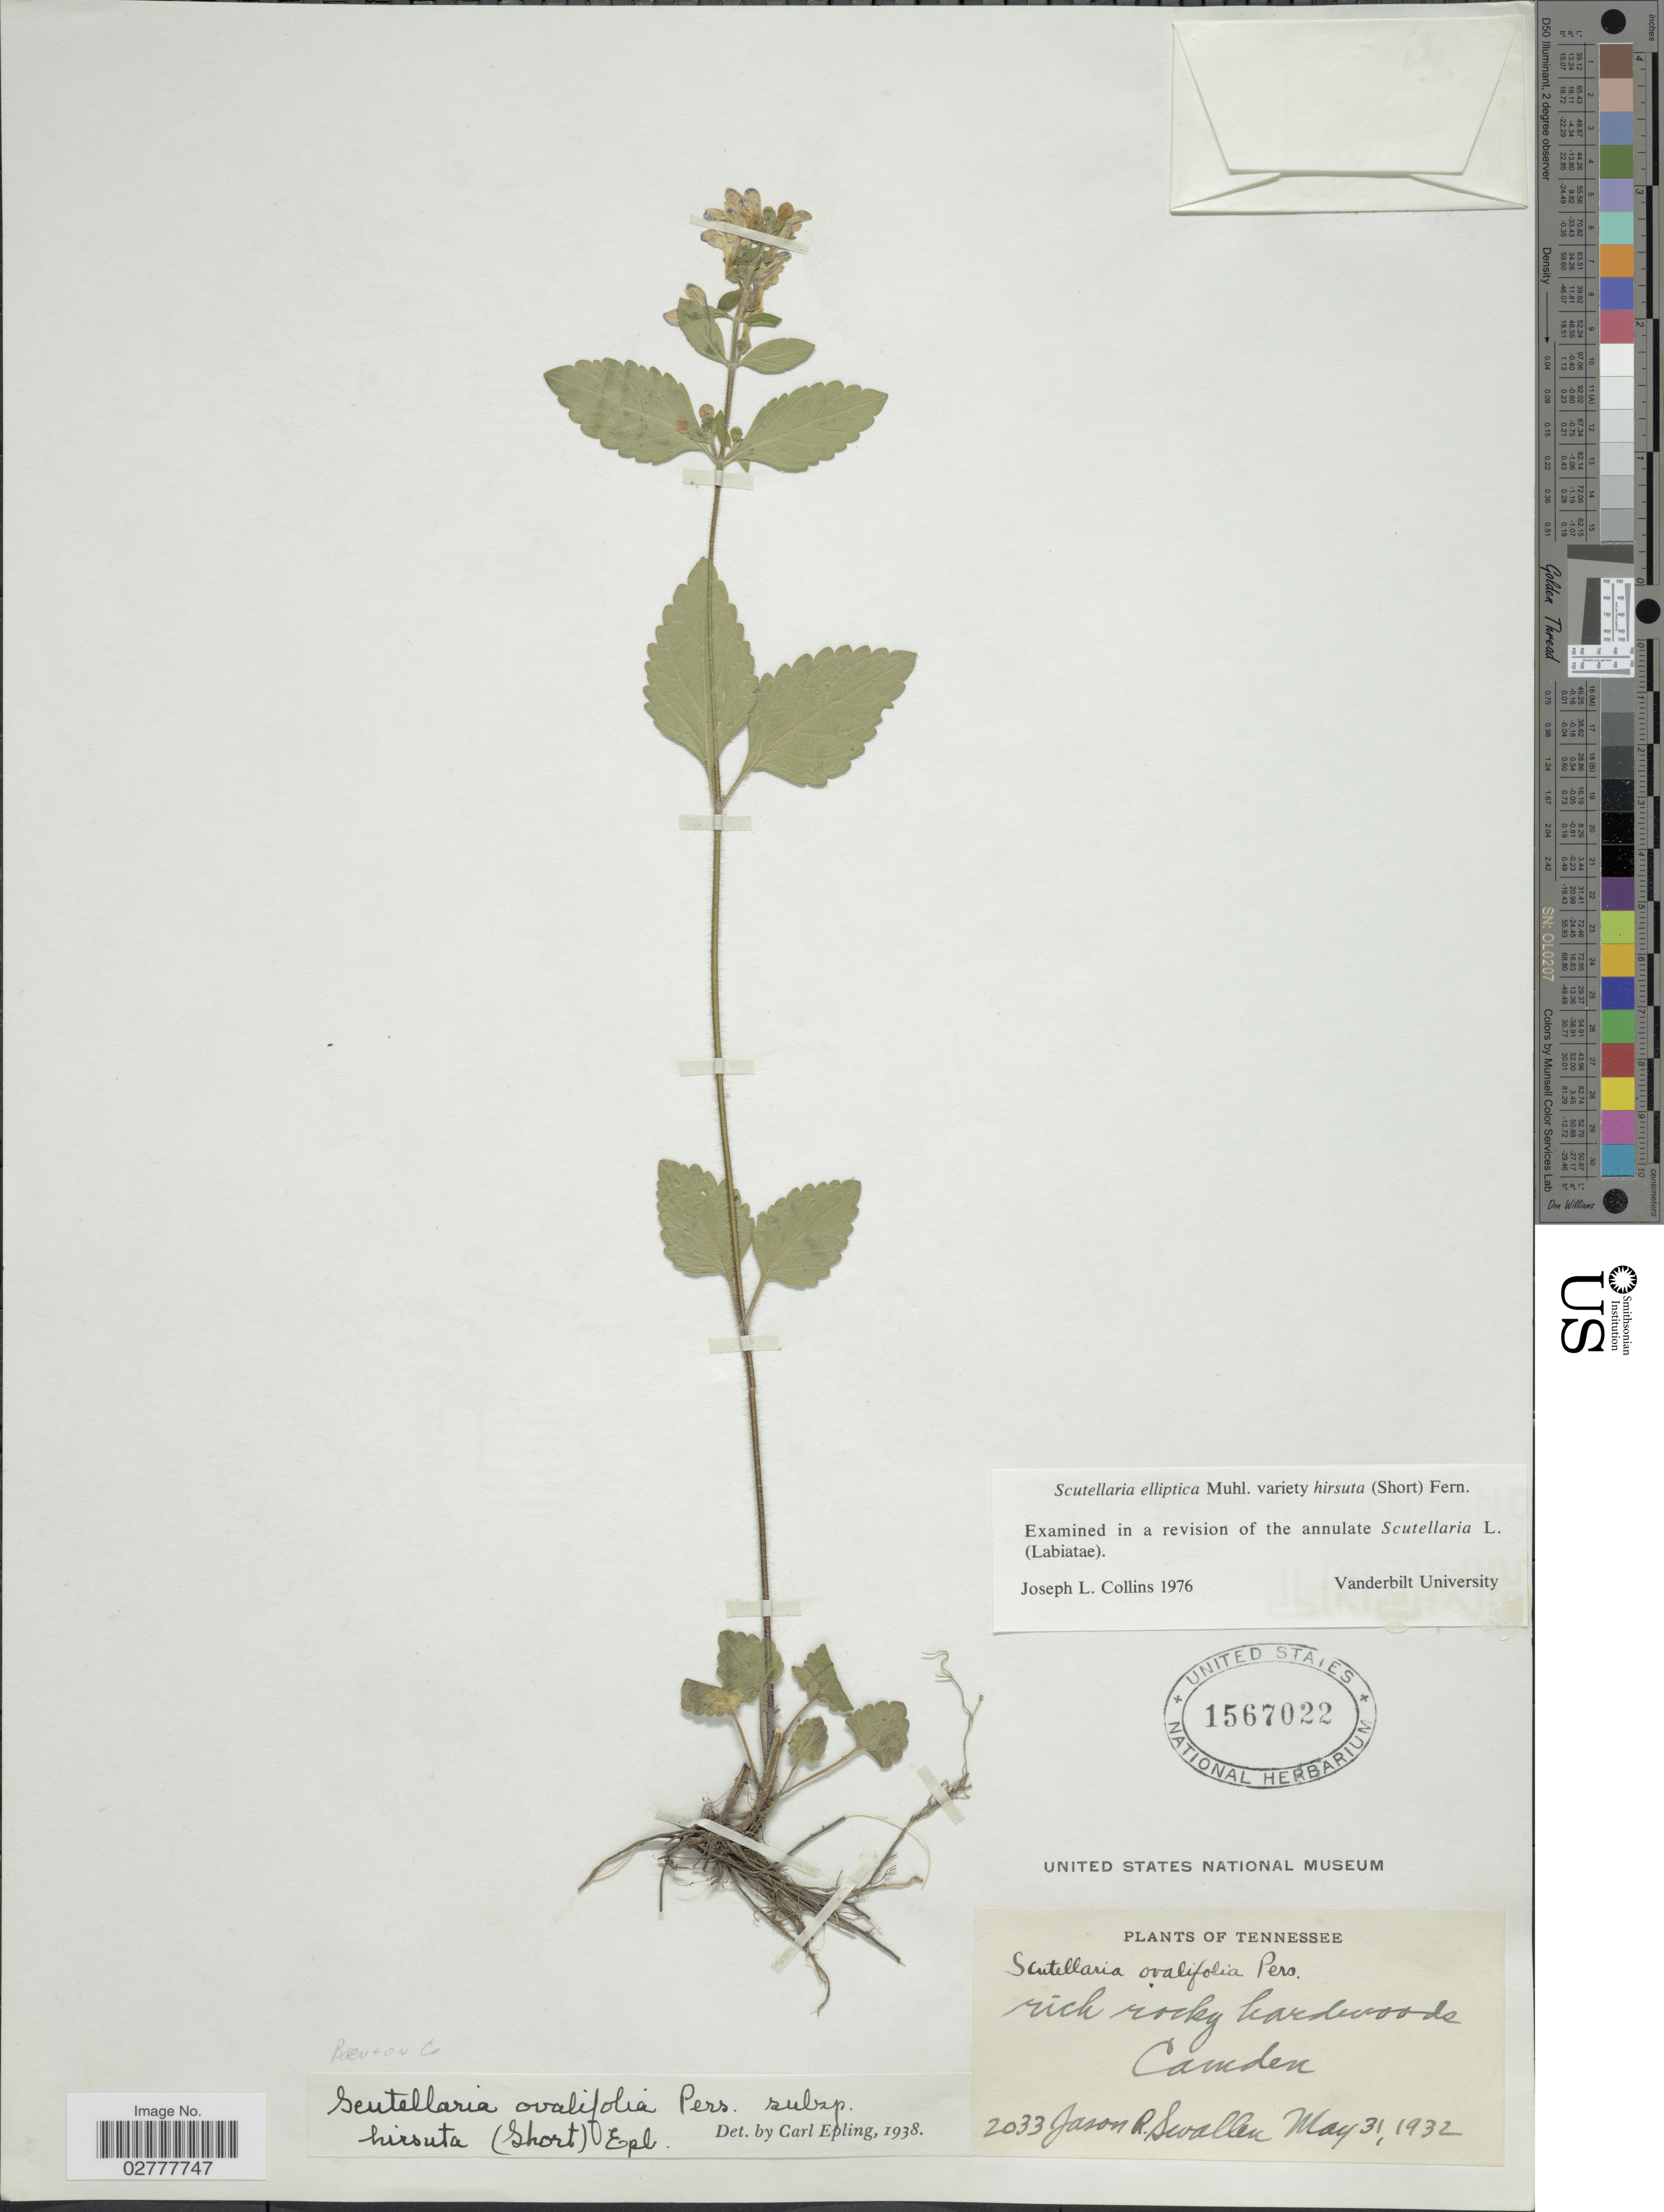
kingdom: Plantae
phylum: Tracheophyta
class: Magnoliopsida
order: Lamiales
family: Lamiaceae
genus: Scutellaria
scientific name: Scutellaria elliptica var. elliptica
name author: Muhl.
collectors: J. R. Swallen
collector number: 2033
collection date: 1932-05-31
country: United States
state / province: Tennessee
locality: Camden.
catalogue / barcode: US 1567022